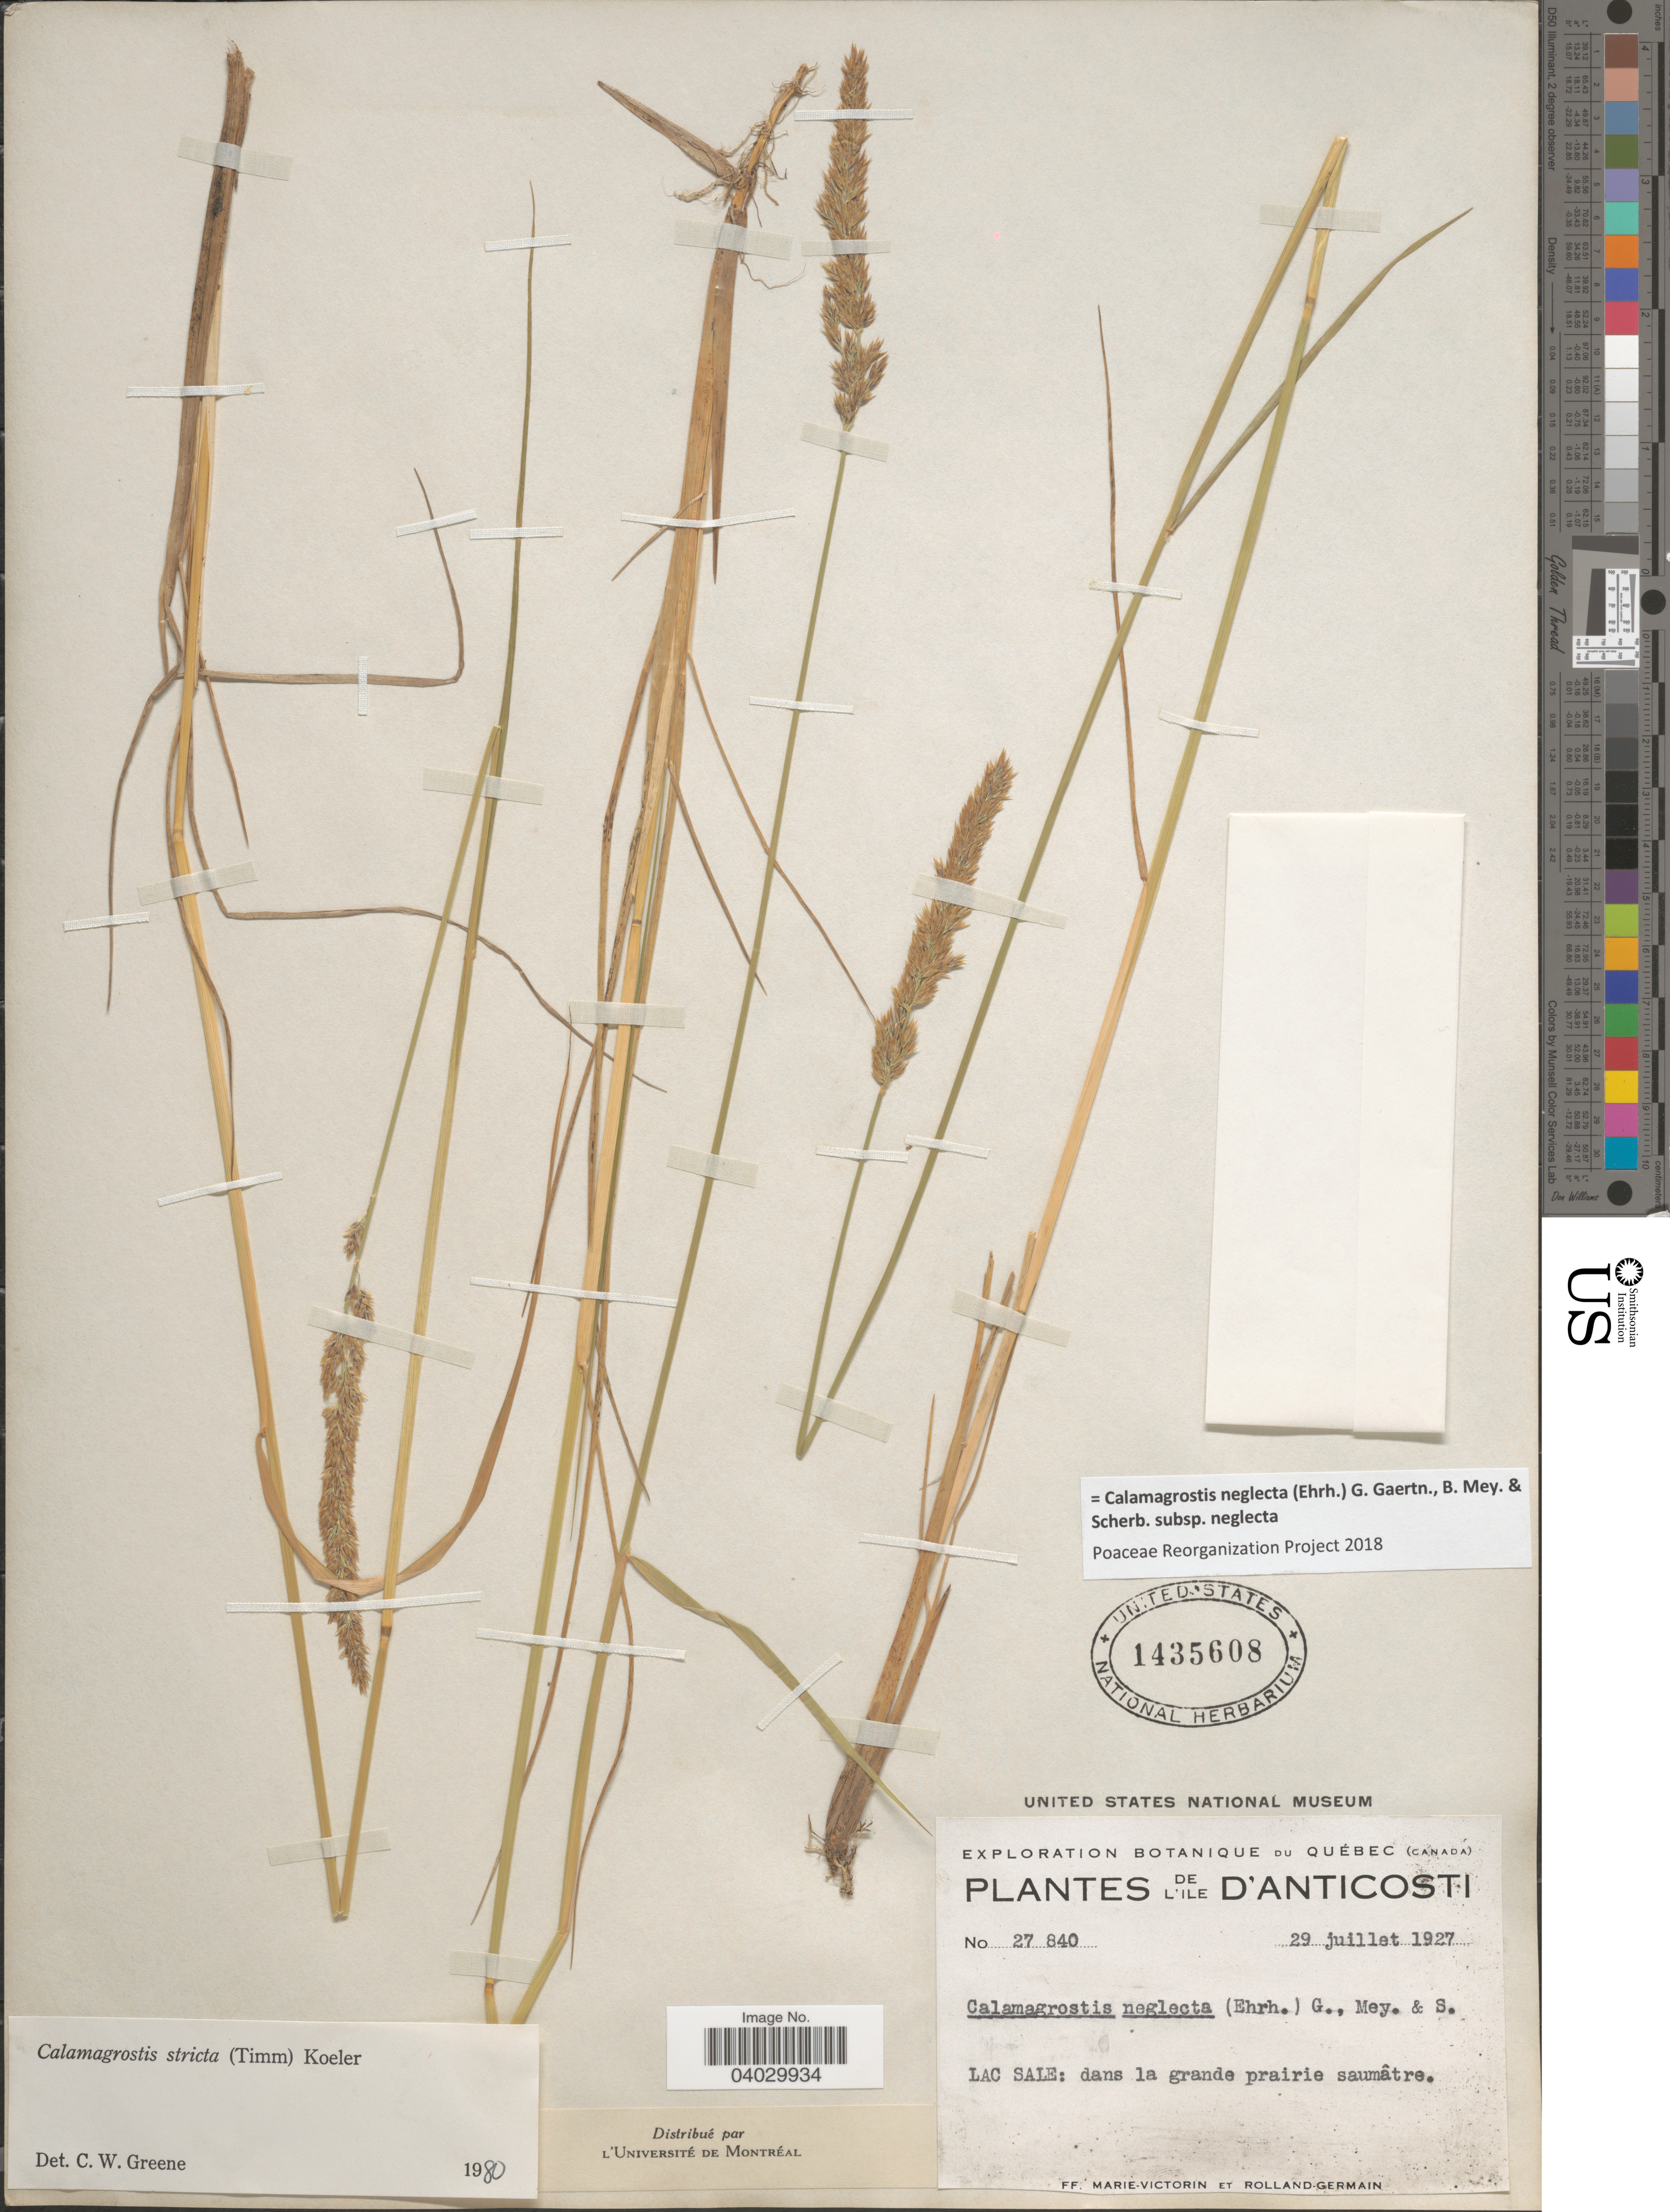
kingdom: Plantae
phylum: Tracheophyta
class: Liliopsida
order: Poales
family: Poaceae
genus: Calamagrostis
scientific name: Calamagrostis neglecta subsp. neglecta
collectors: F. Marie-Victorin & Rolland-Germain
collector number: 27840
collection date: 1927-07-29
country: Canada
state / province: Quebec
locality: De l'ile D' Anticosti. Lac Sale: dans la grande prairie saumâtre.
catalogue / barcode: US 1435608